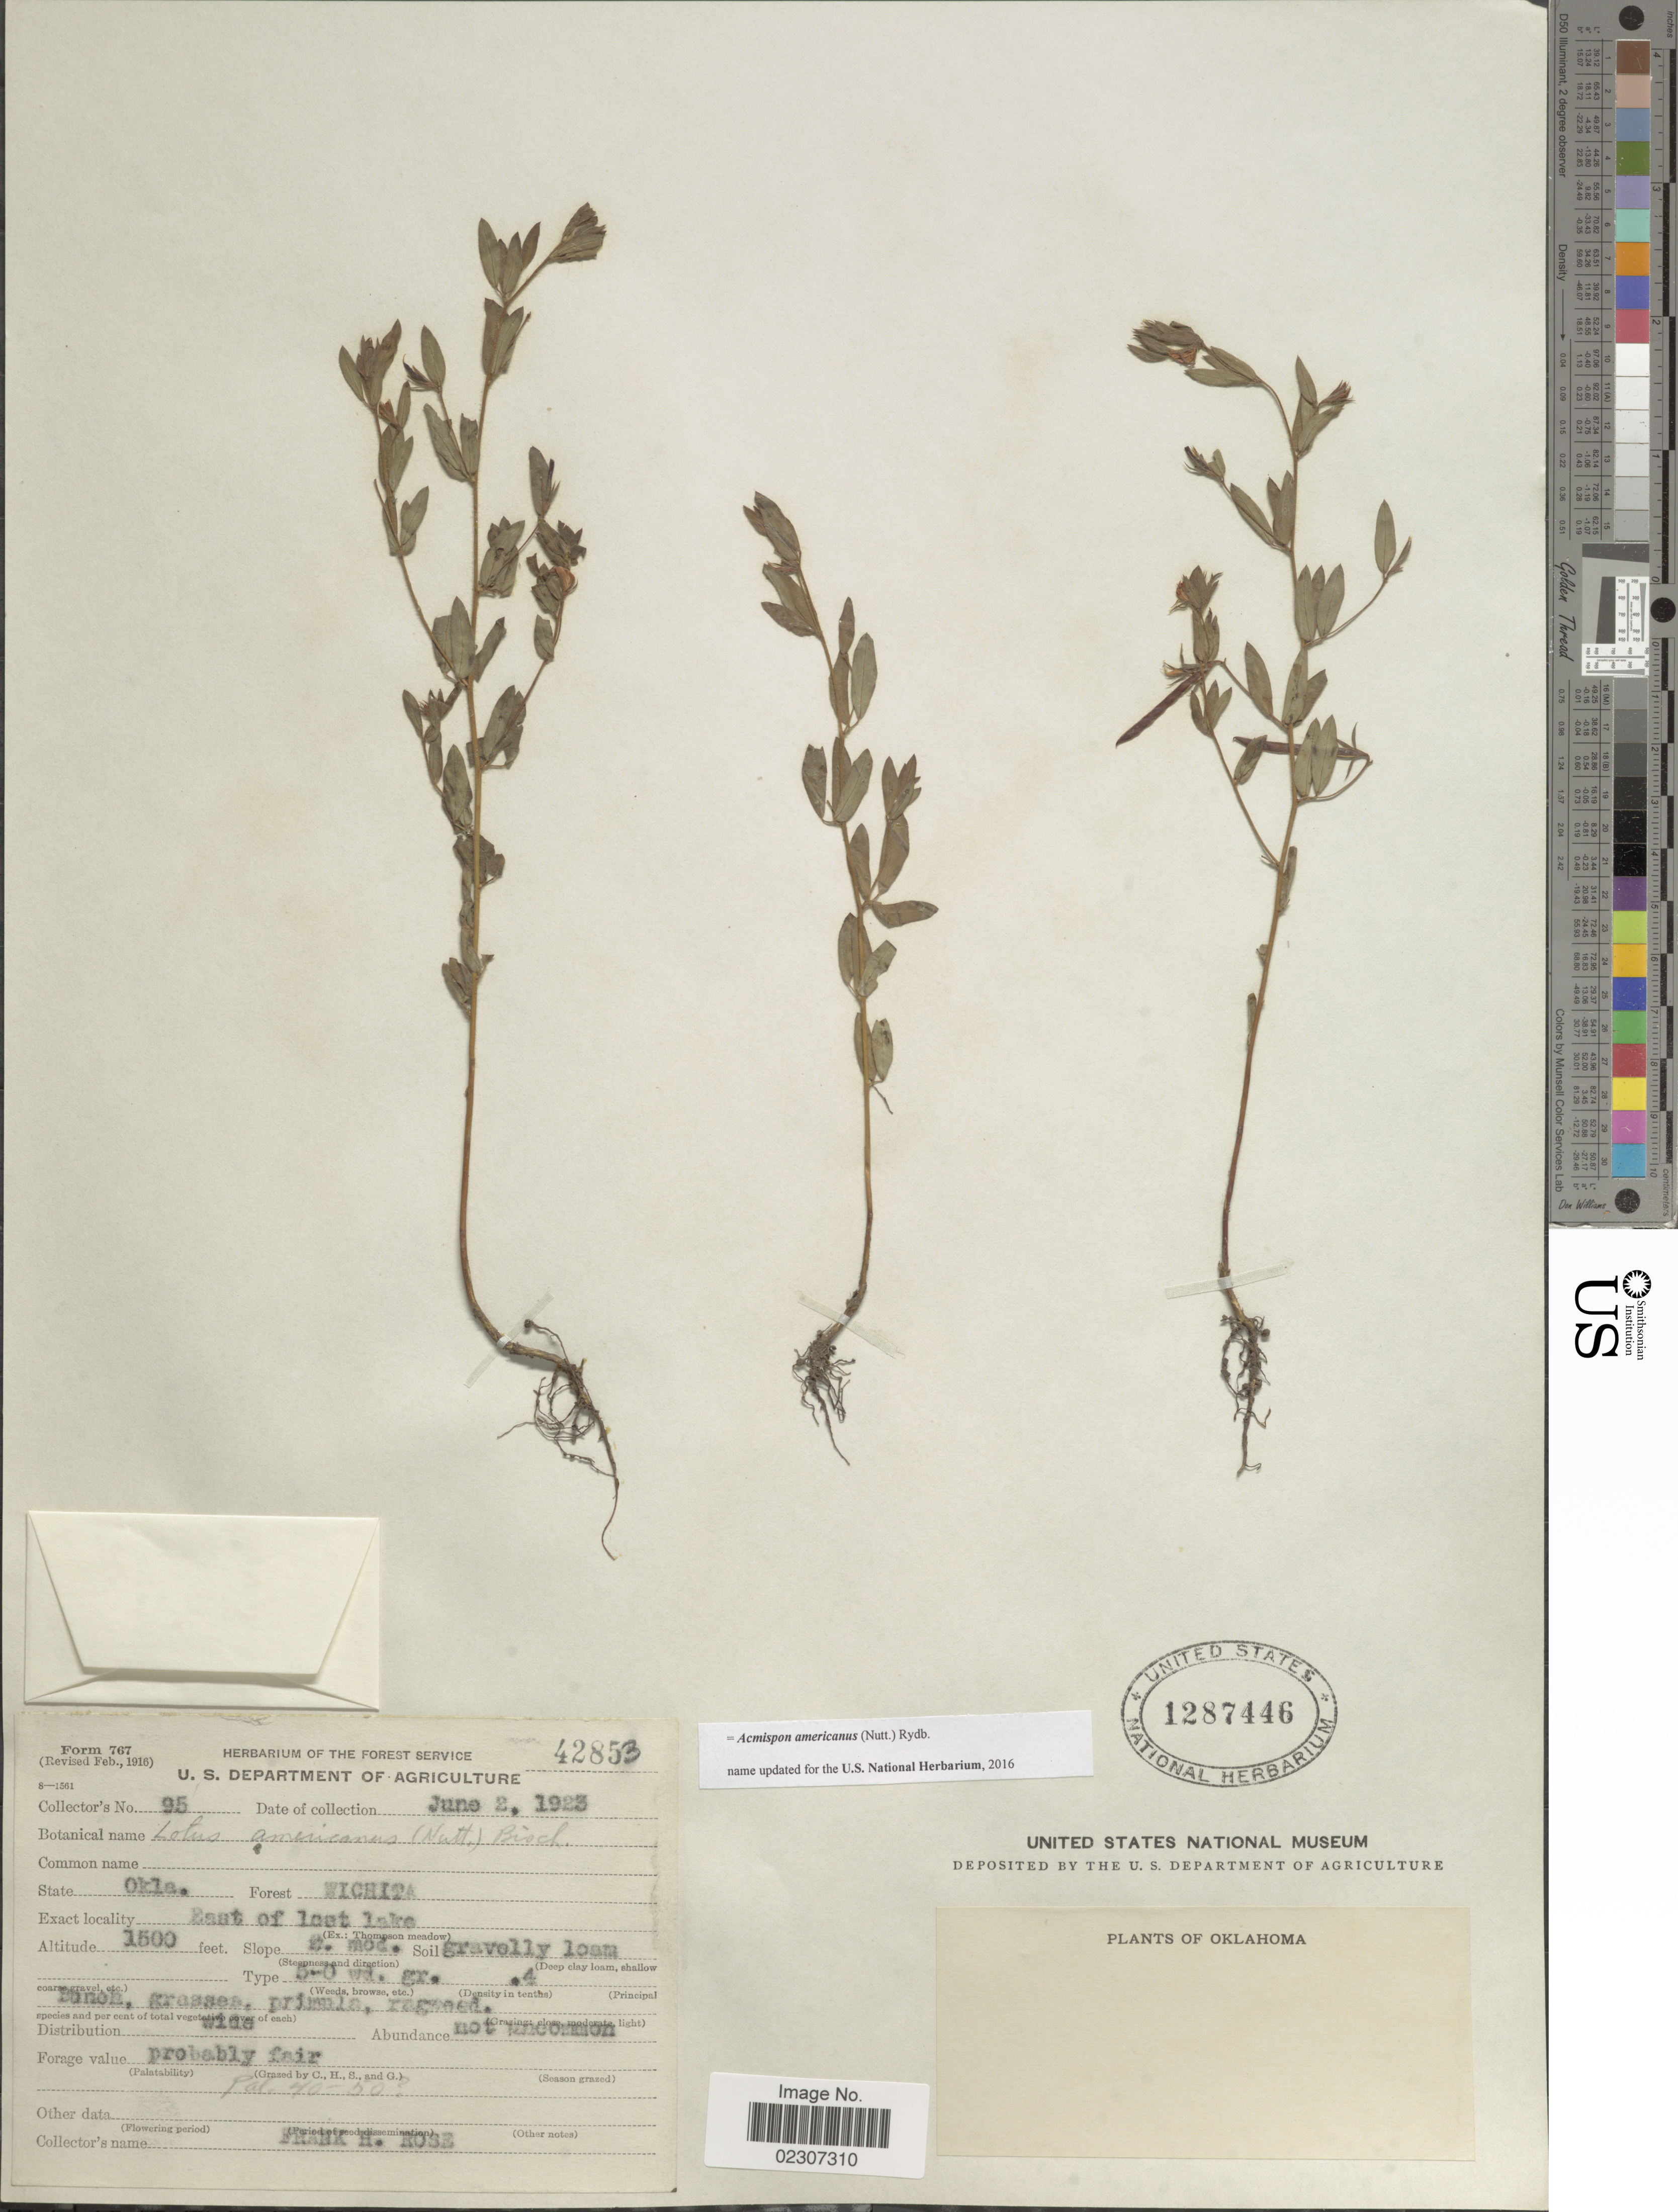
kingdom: Plantae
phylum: Tracheophyta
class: Magnoliopsida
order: Fabales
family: Fabaceae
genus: Acmispon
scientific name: Acmispon americanus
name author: (Nutt.) Rydb.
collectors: F. H. Rose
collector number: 95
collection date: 1923-06-02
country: United States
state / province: Oklahoma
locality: State Okla. Forest Wichita, East of lost lake.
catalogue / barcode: US 1287446